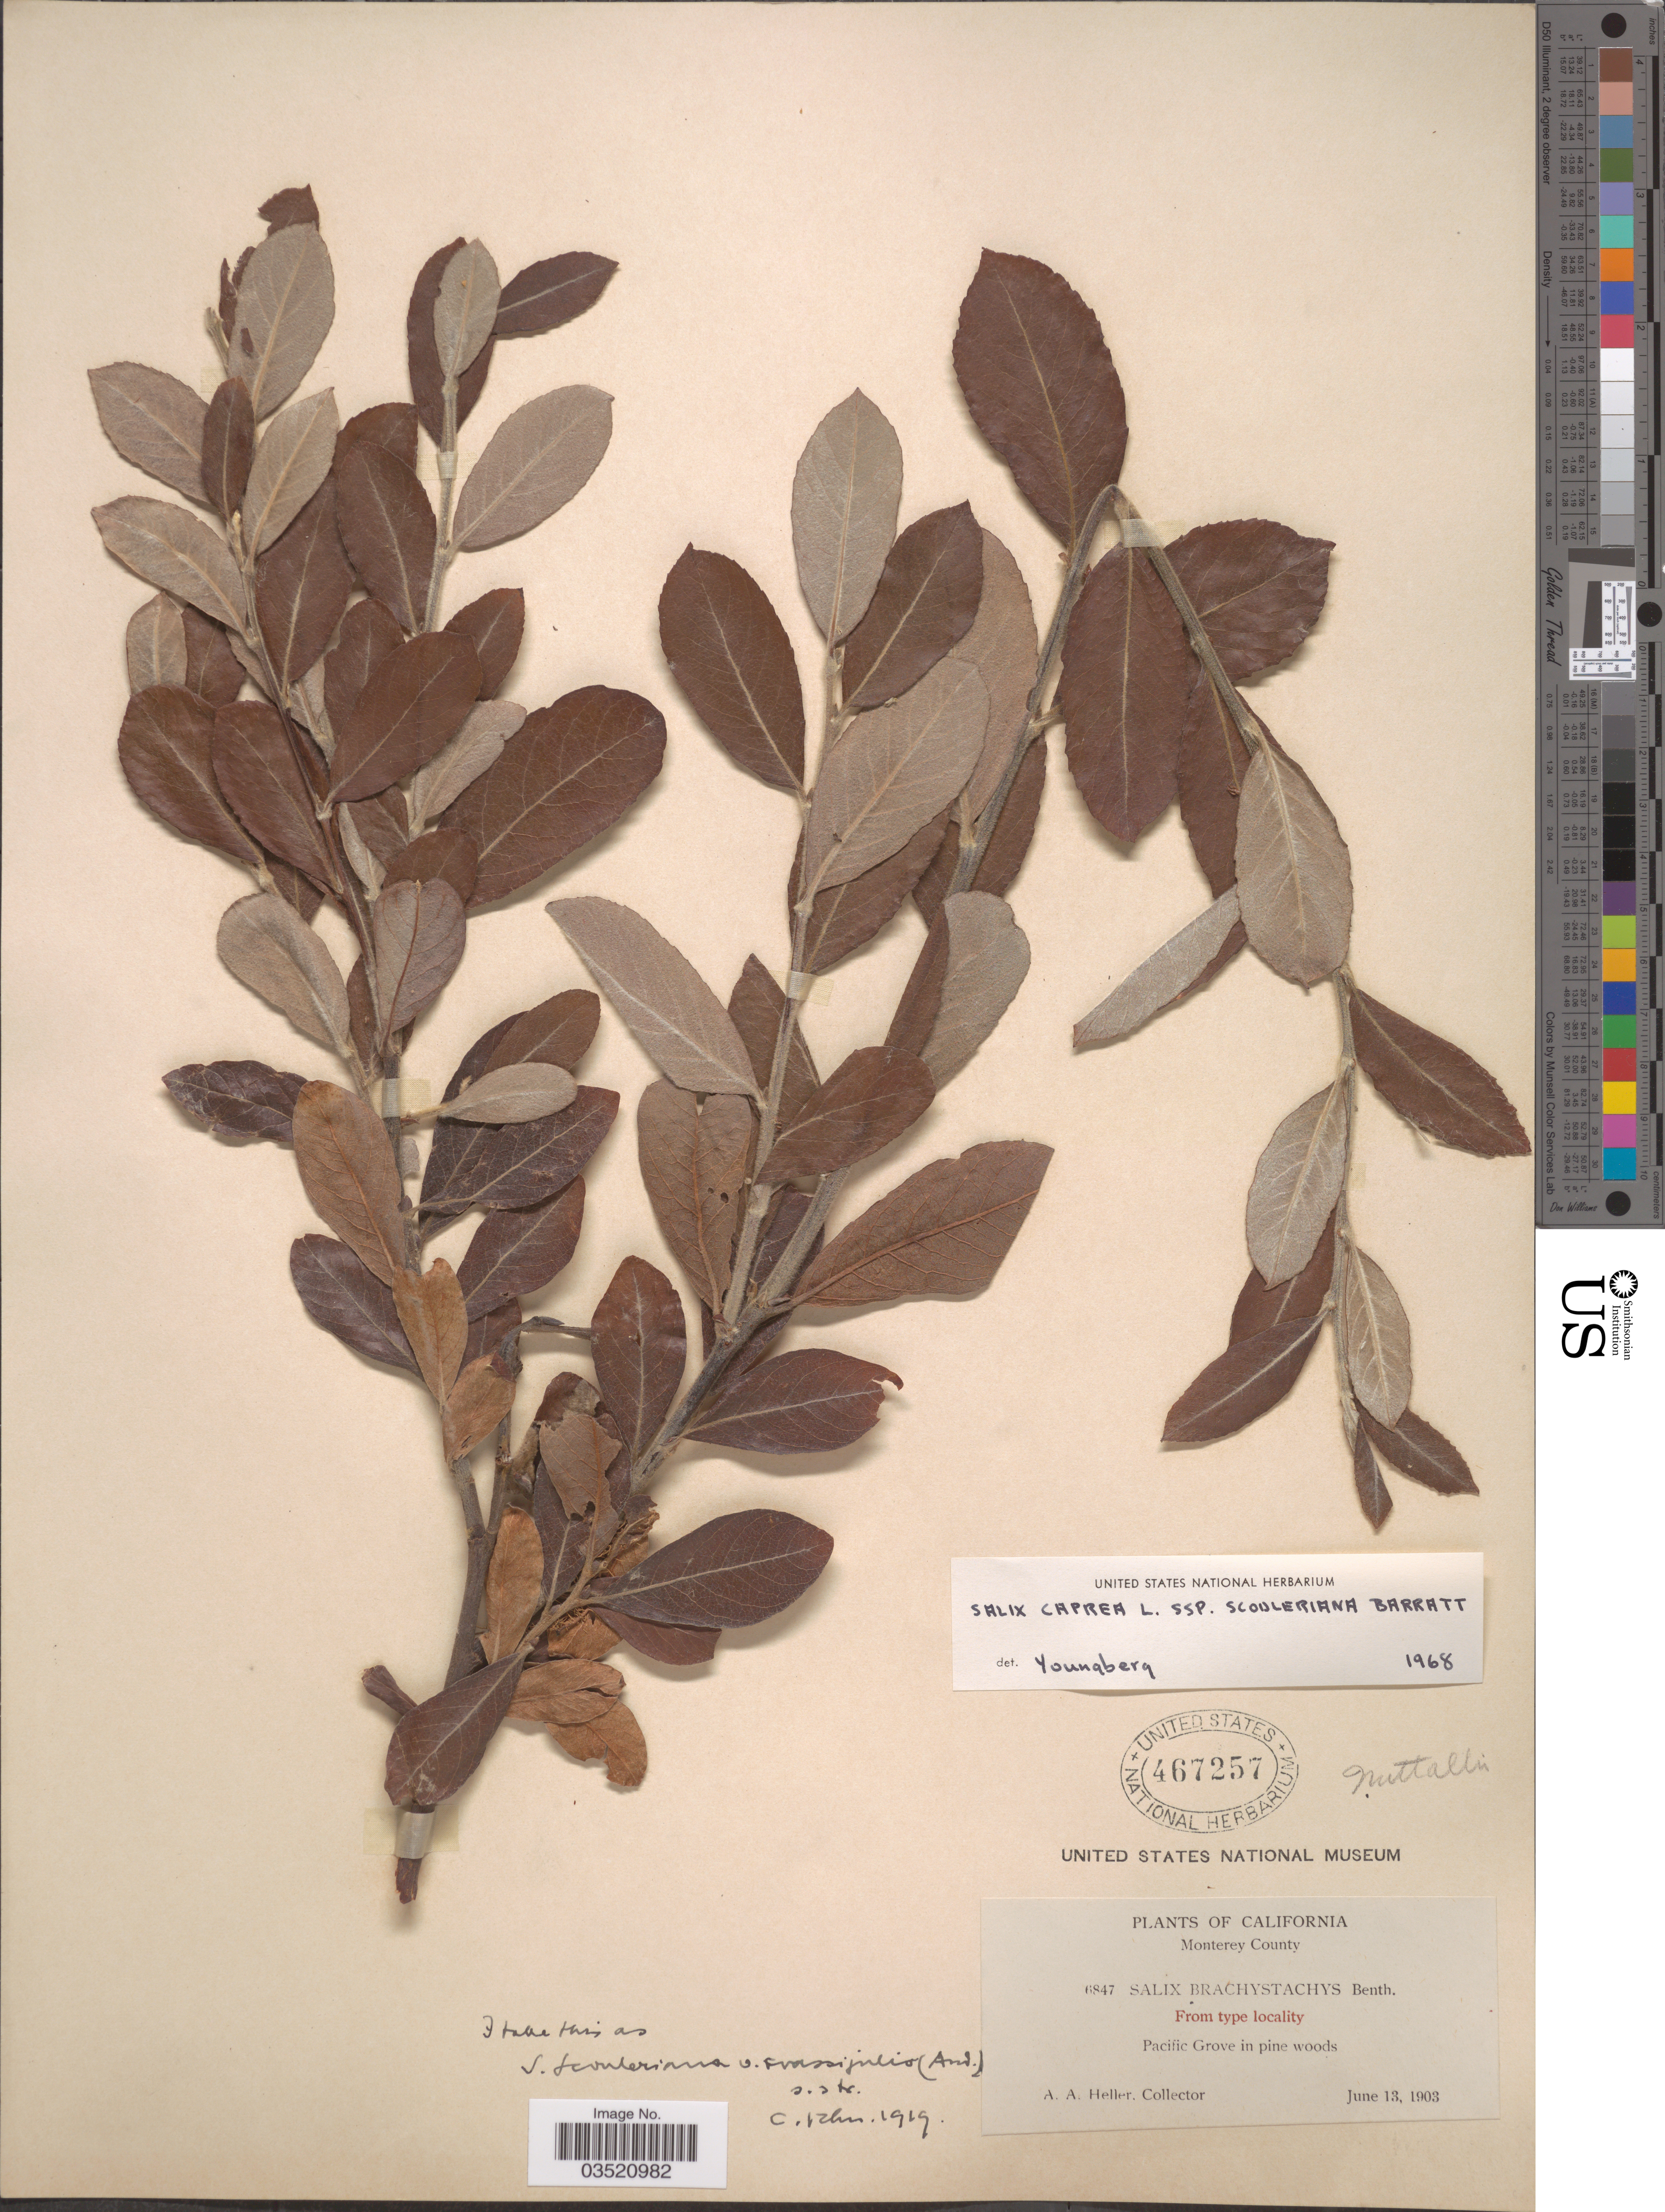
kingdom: Plantae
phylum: Tracheophyta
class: Magnoliopsida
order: Malpighiales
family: Salicaceae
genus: Salix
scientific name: Salix scouleriana var. crassijulis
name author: (Andersson) C.K. Schneid.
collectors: A. A. Heller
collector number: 6847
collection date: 1903-06-13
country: United States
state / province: California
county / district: Monterey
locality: Monterey County. Pacific Grove in pine woods.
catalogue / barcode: US 467257